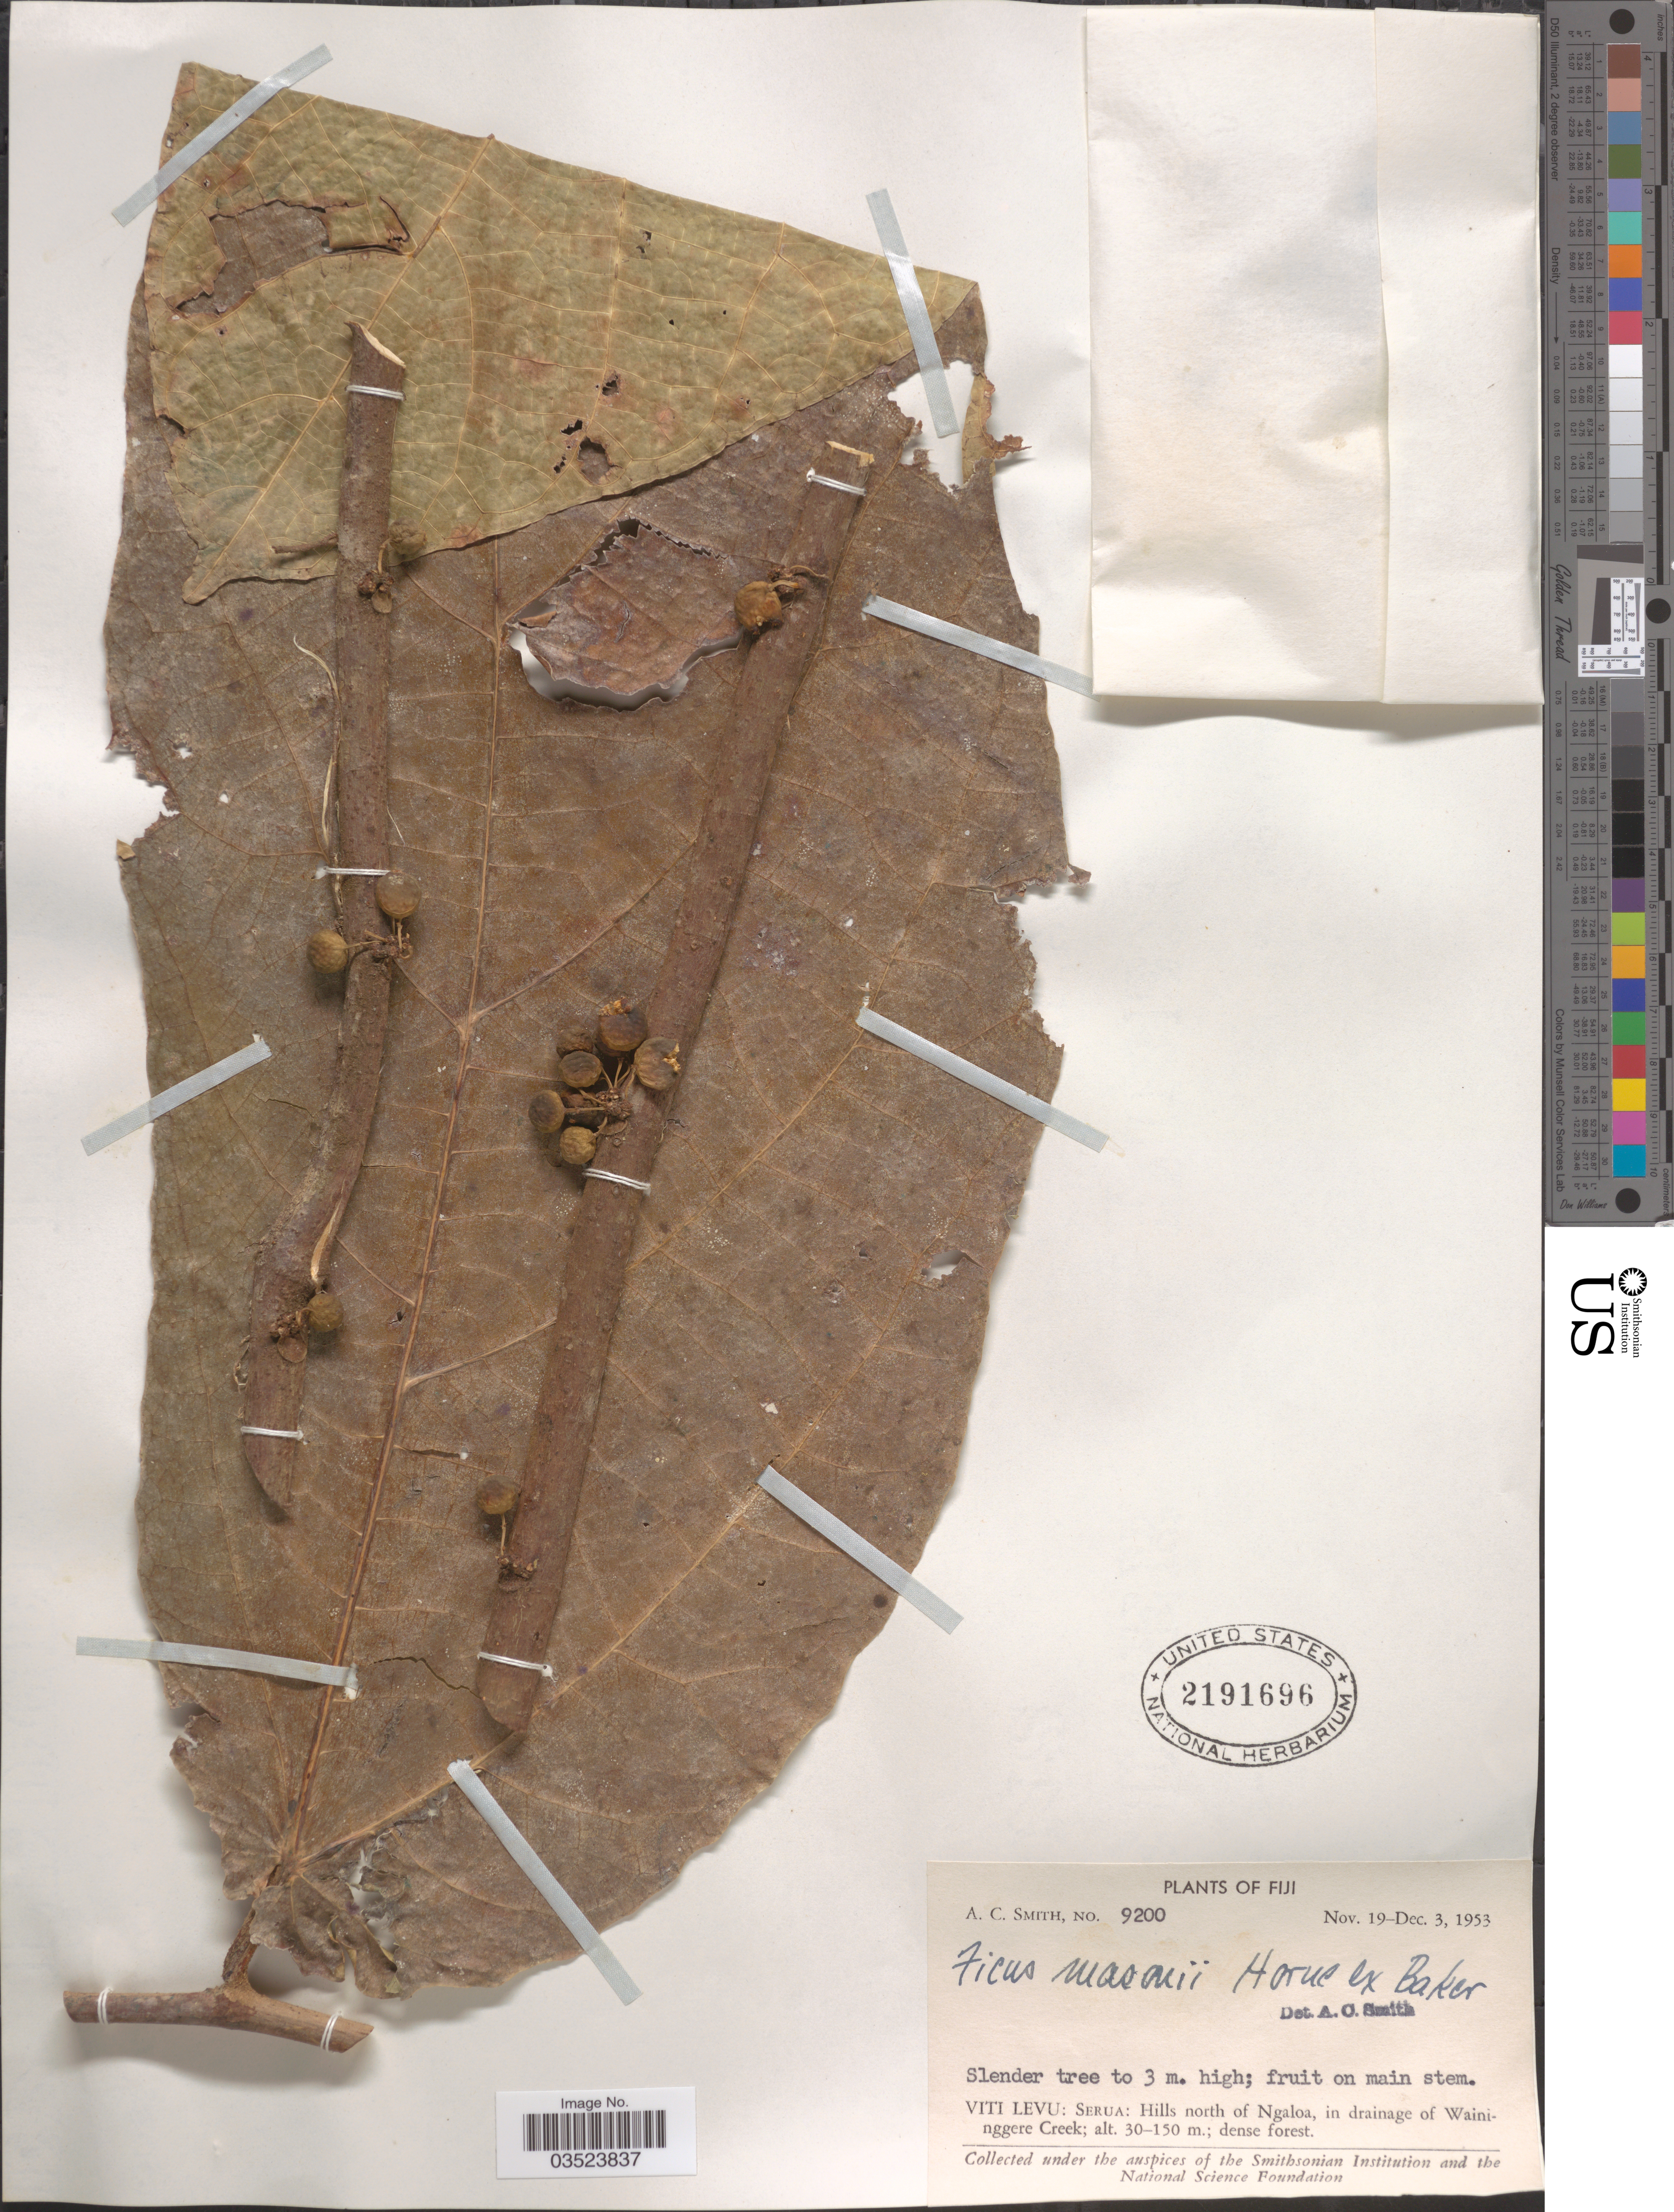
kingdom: Plantae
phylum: Tracheophyta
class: Magnoliopsida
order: Rosales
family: Moraceae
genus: Ficus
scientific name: Ficus masonii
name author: Horne ex Baker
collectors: A. C. Smith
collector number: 9200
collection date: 1953-11-19/1953-12-03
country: Fiji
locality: Viti Levu: Serua: Hills north of Ngaloa, in drainage of Waininggere Creek.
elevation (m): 30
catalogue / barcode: US 2191696